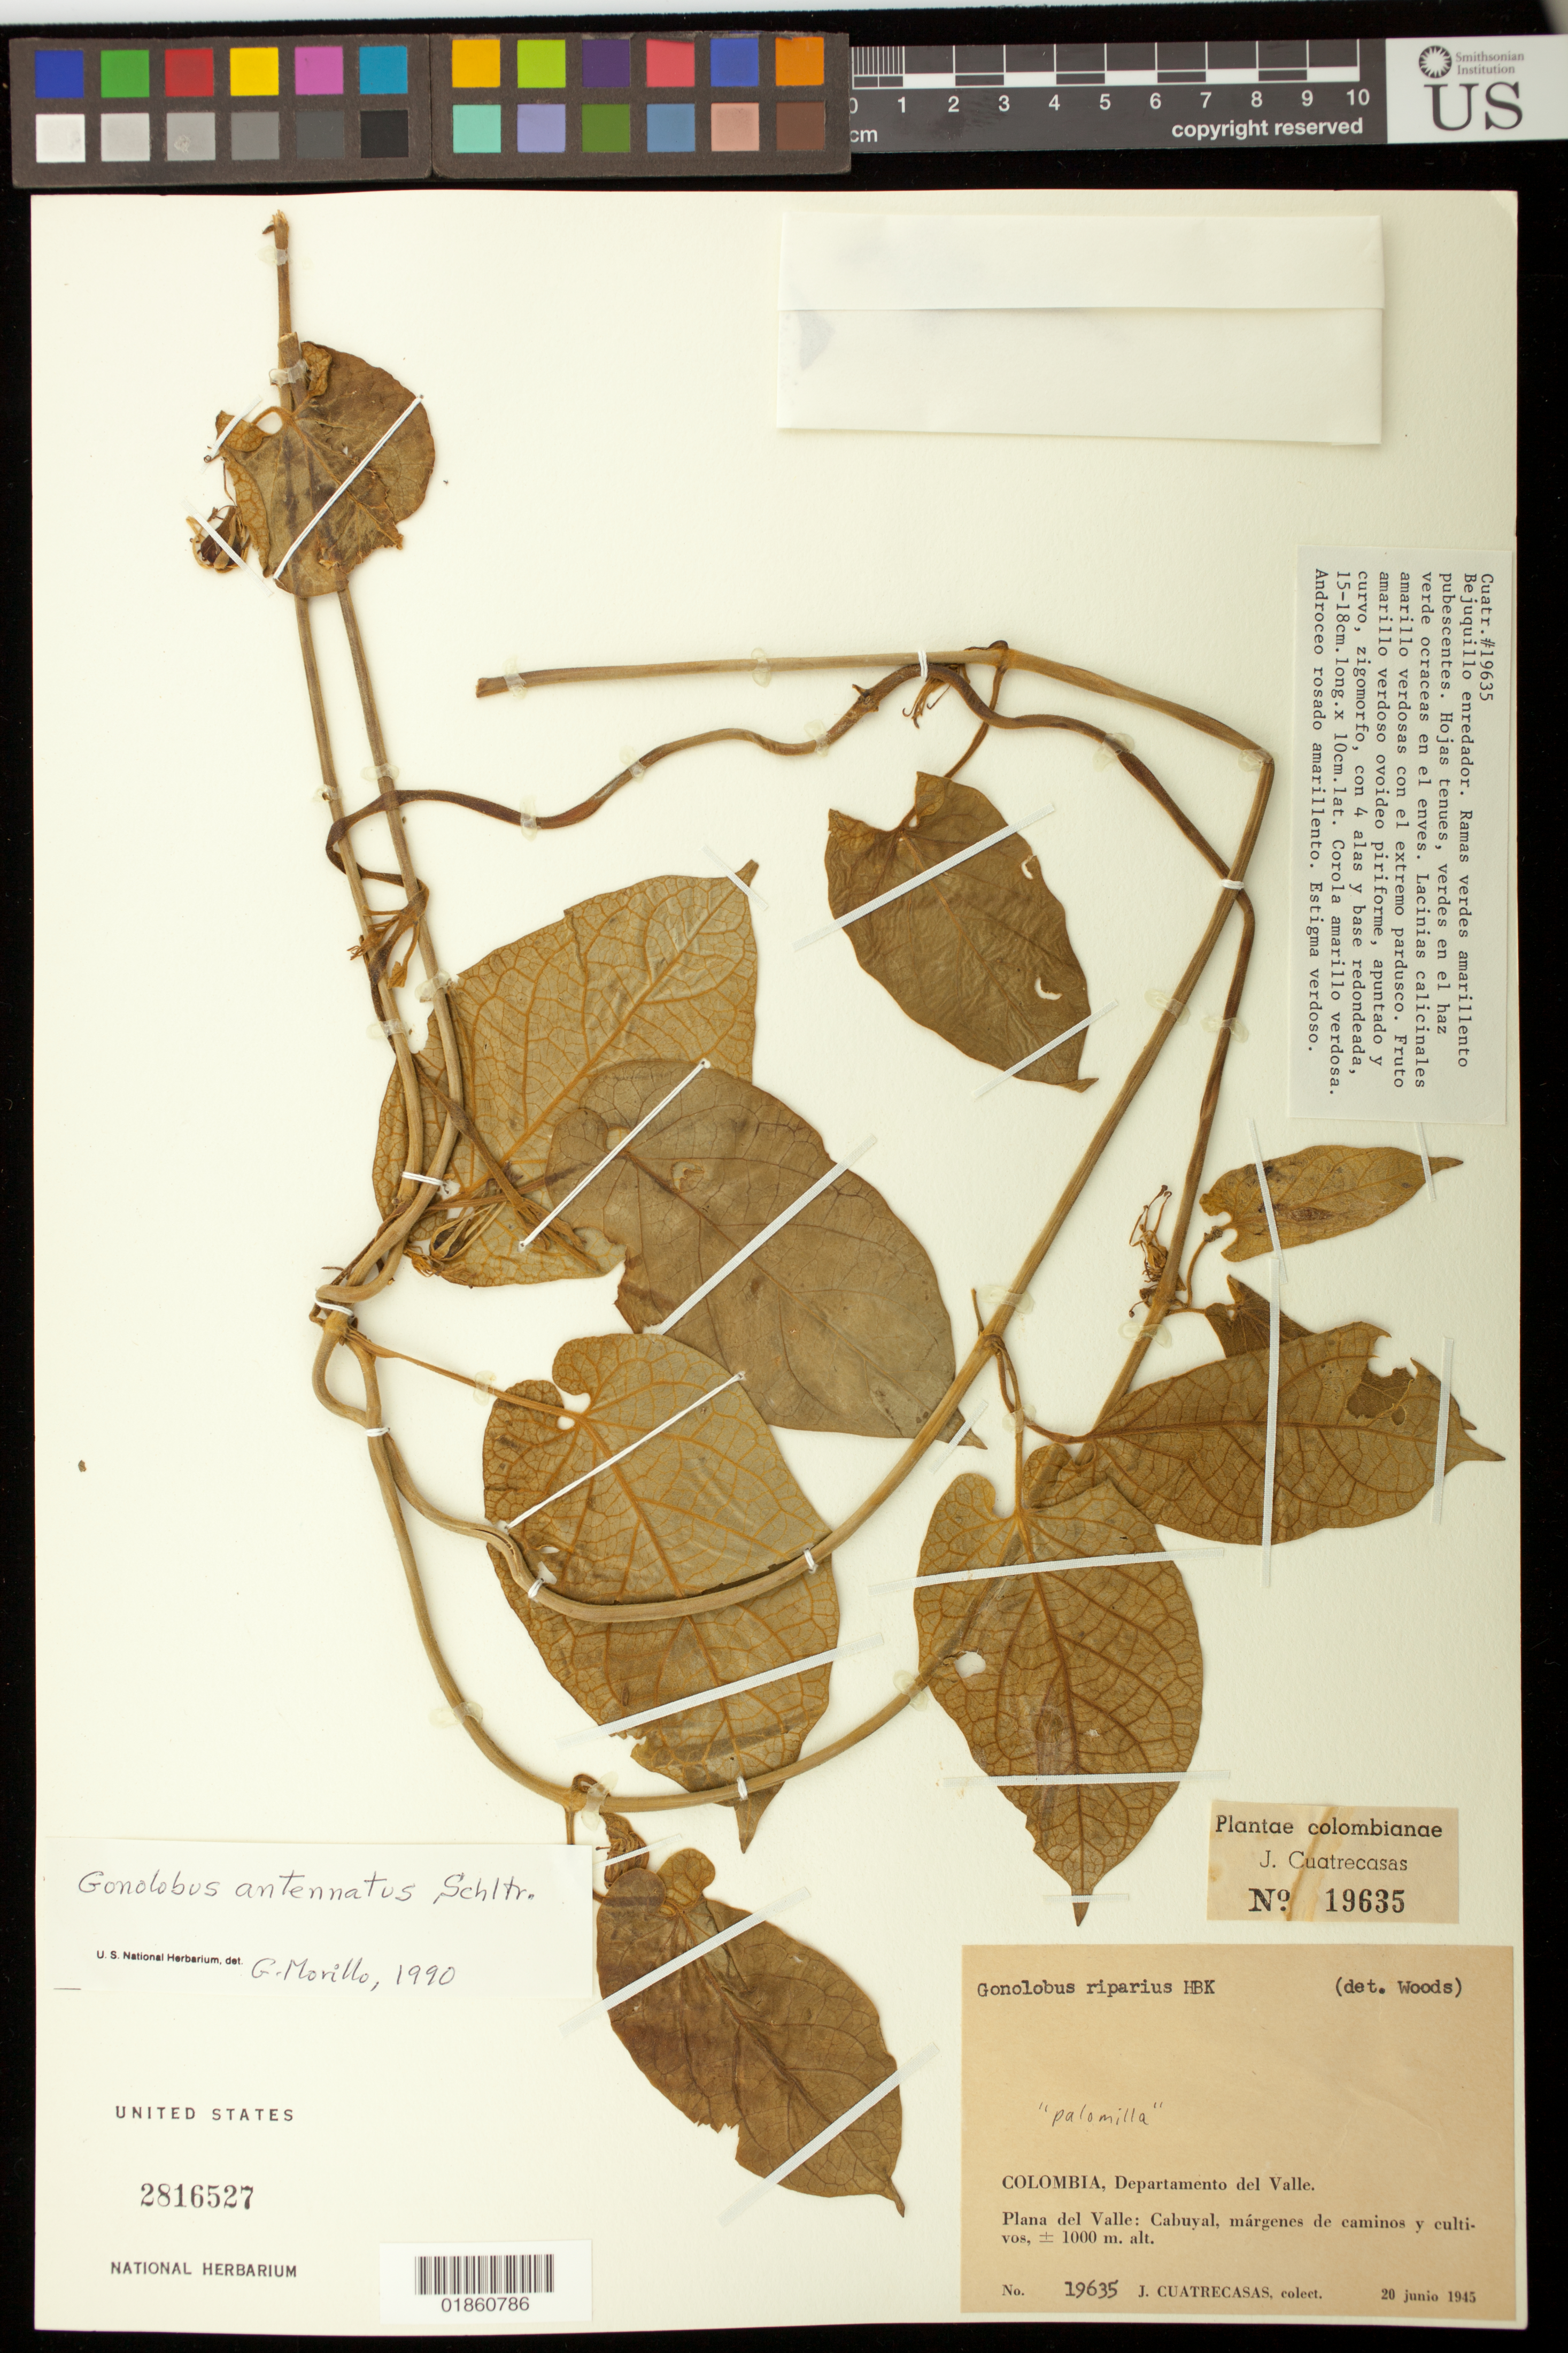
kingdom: Plantae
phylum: Tracheophyta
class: Magnoliopsida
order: Gentianales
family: Apocynaceae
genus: Gonolobus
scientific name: Gonolobus attenuatus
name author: Rusby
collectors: J. Cuatrecasas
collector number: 19635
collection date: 1945-06-20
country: Colombia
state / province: Valle del Cauca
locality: Plana del Valle: Cabuyal, márgenes de caminos y cultivos, +/- 1000 m. alt.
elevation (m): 1000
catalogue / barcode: US 2816527